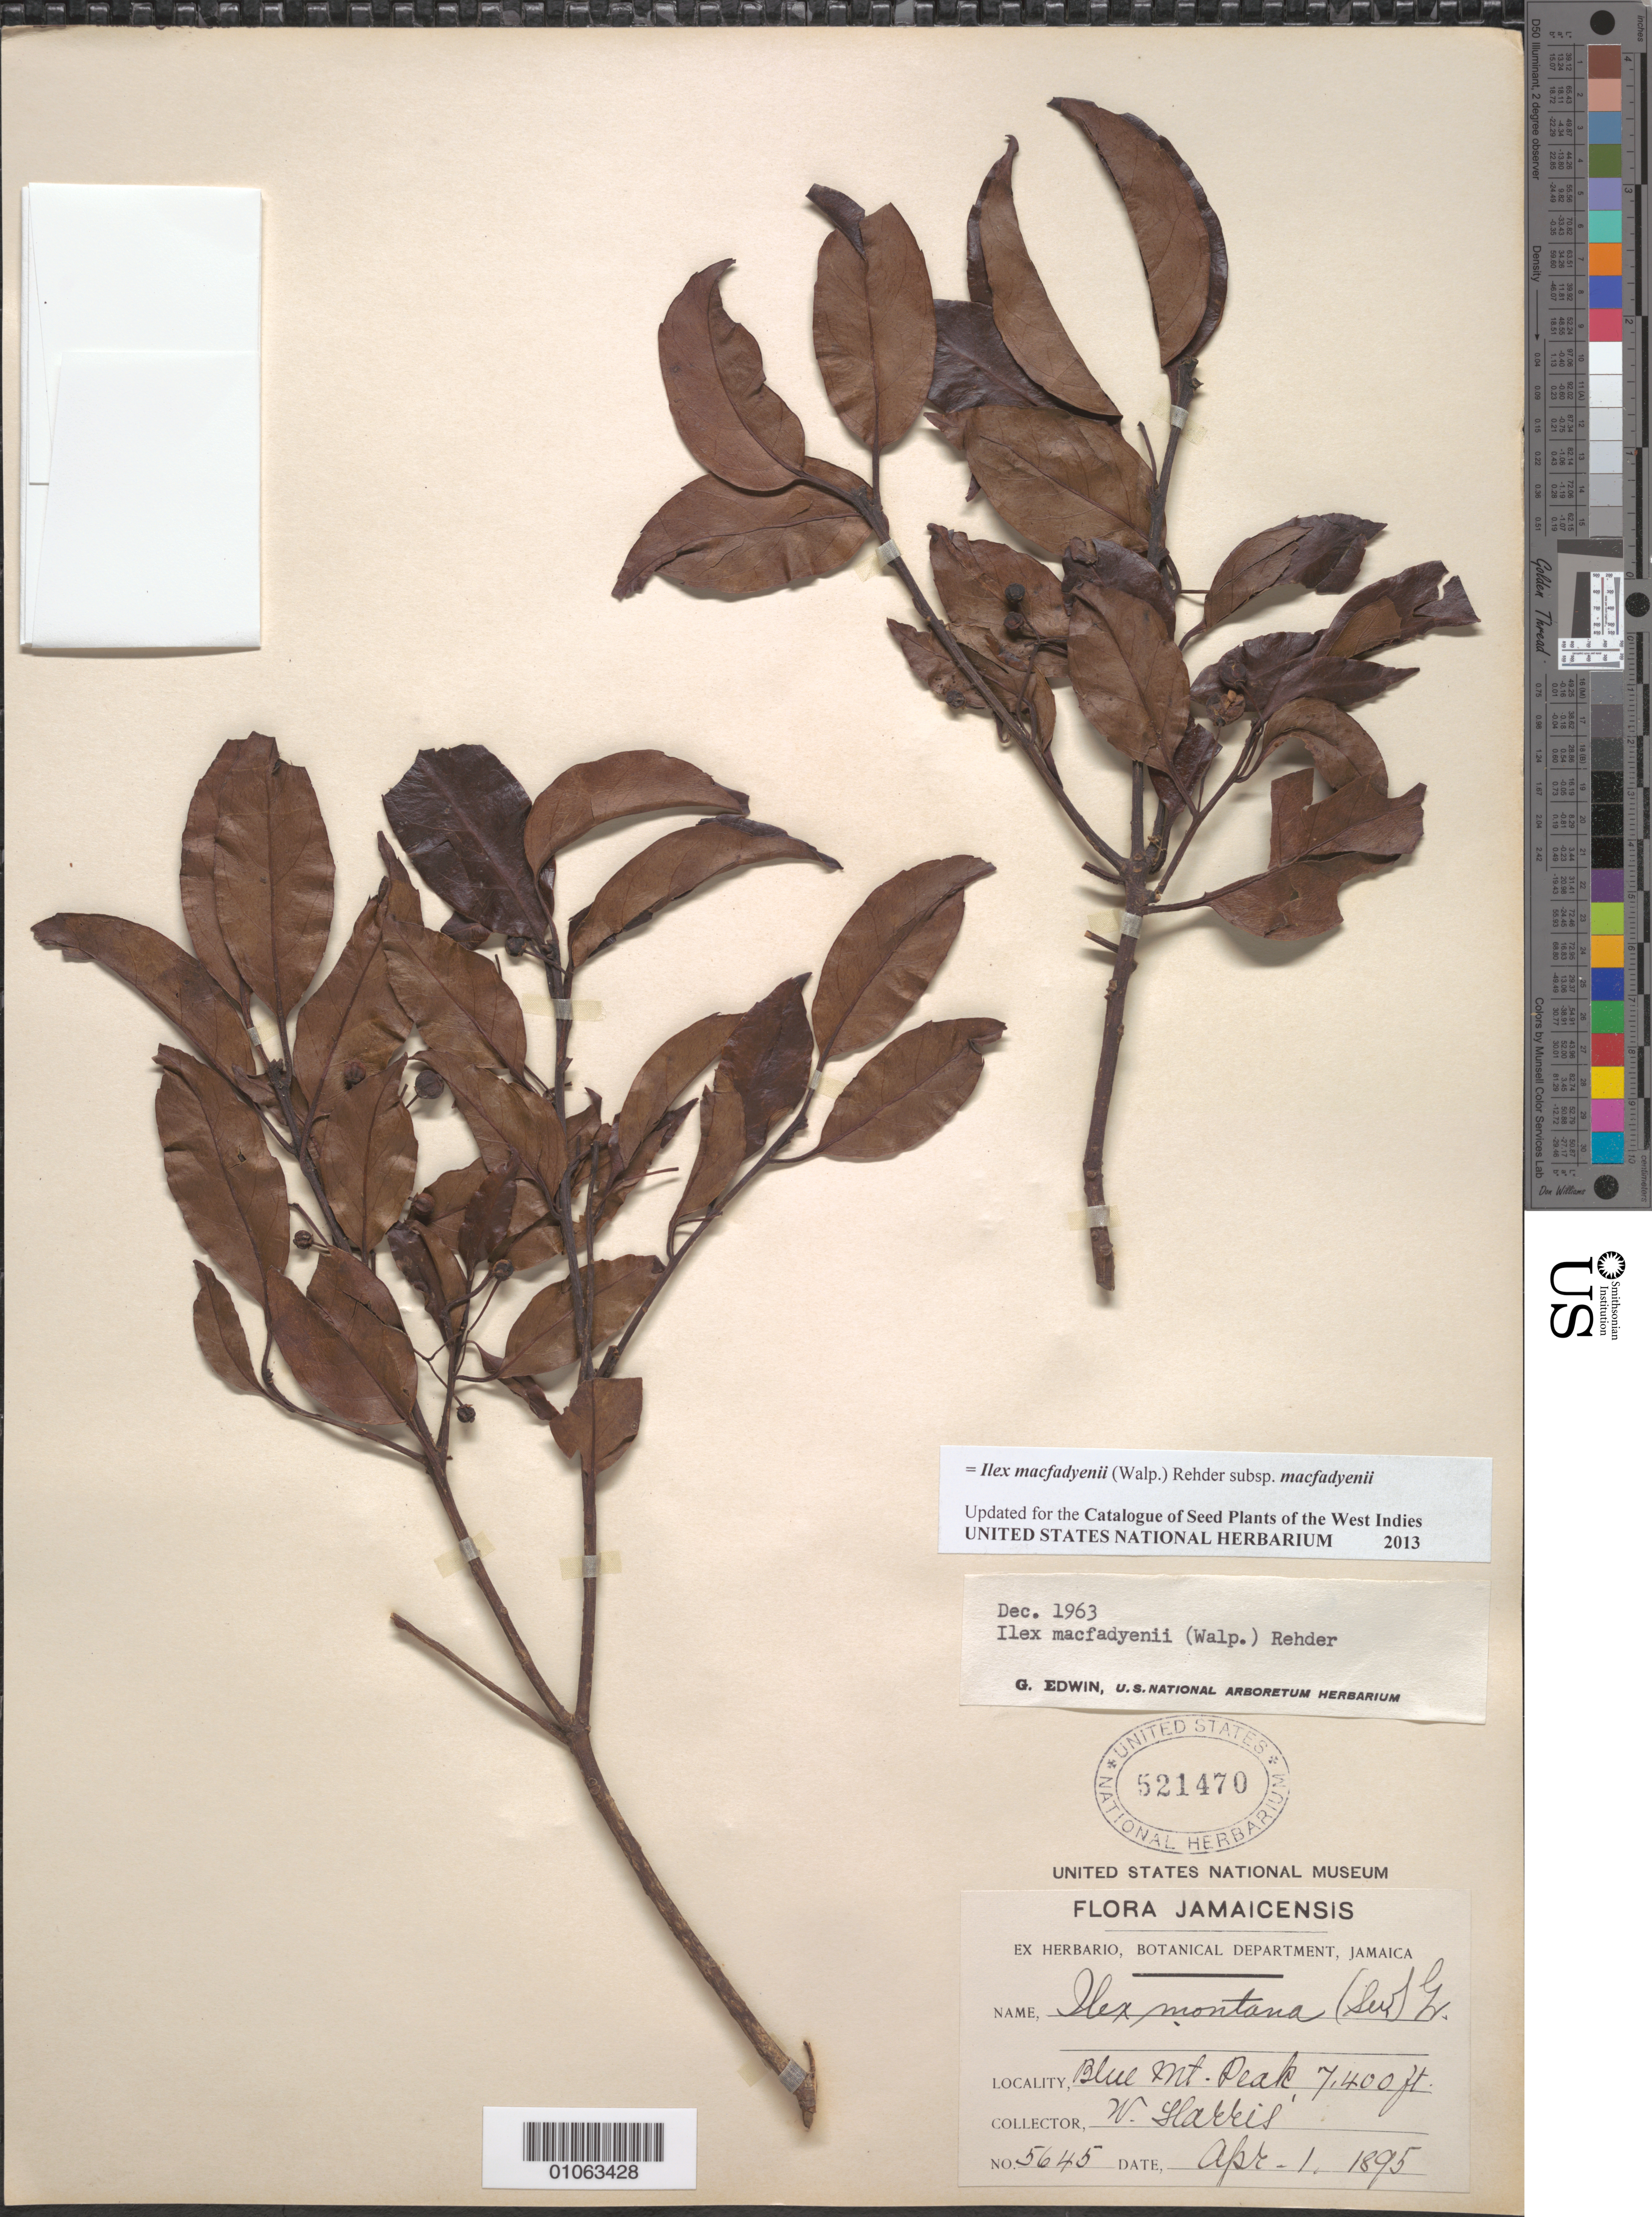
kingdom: Plantae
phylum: Tracheophyta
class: Magnoliopsida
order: Aquifoliales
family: Aquifoliaceae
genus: Ilex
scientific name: Ilex macfadyenii subsp. macfadyenii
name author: (Walp.) Rehder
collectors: W. Harris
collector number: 5645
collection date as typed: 01 Apr 1895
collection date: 1895-04-01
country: Jamaica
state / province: Saint Andrew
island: Jamaica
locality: Blue mountain peak.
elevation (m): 2256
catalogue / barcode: US 521470